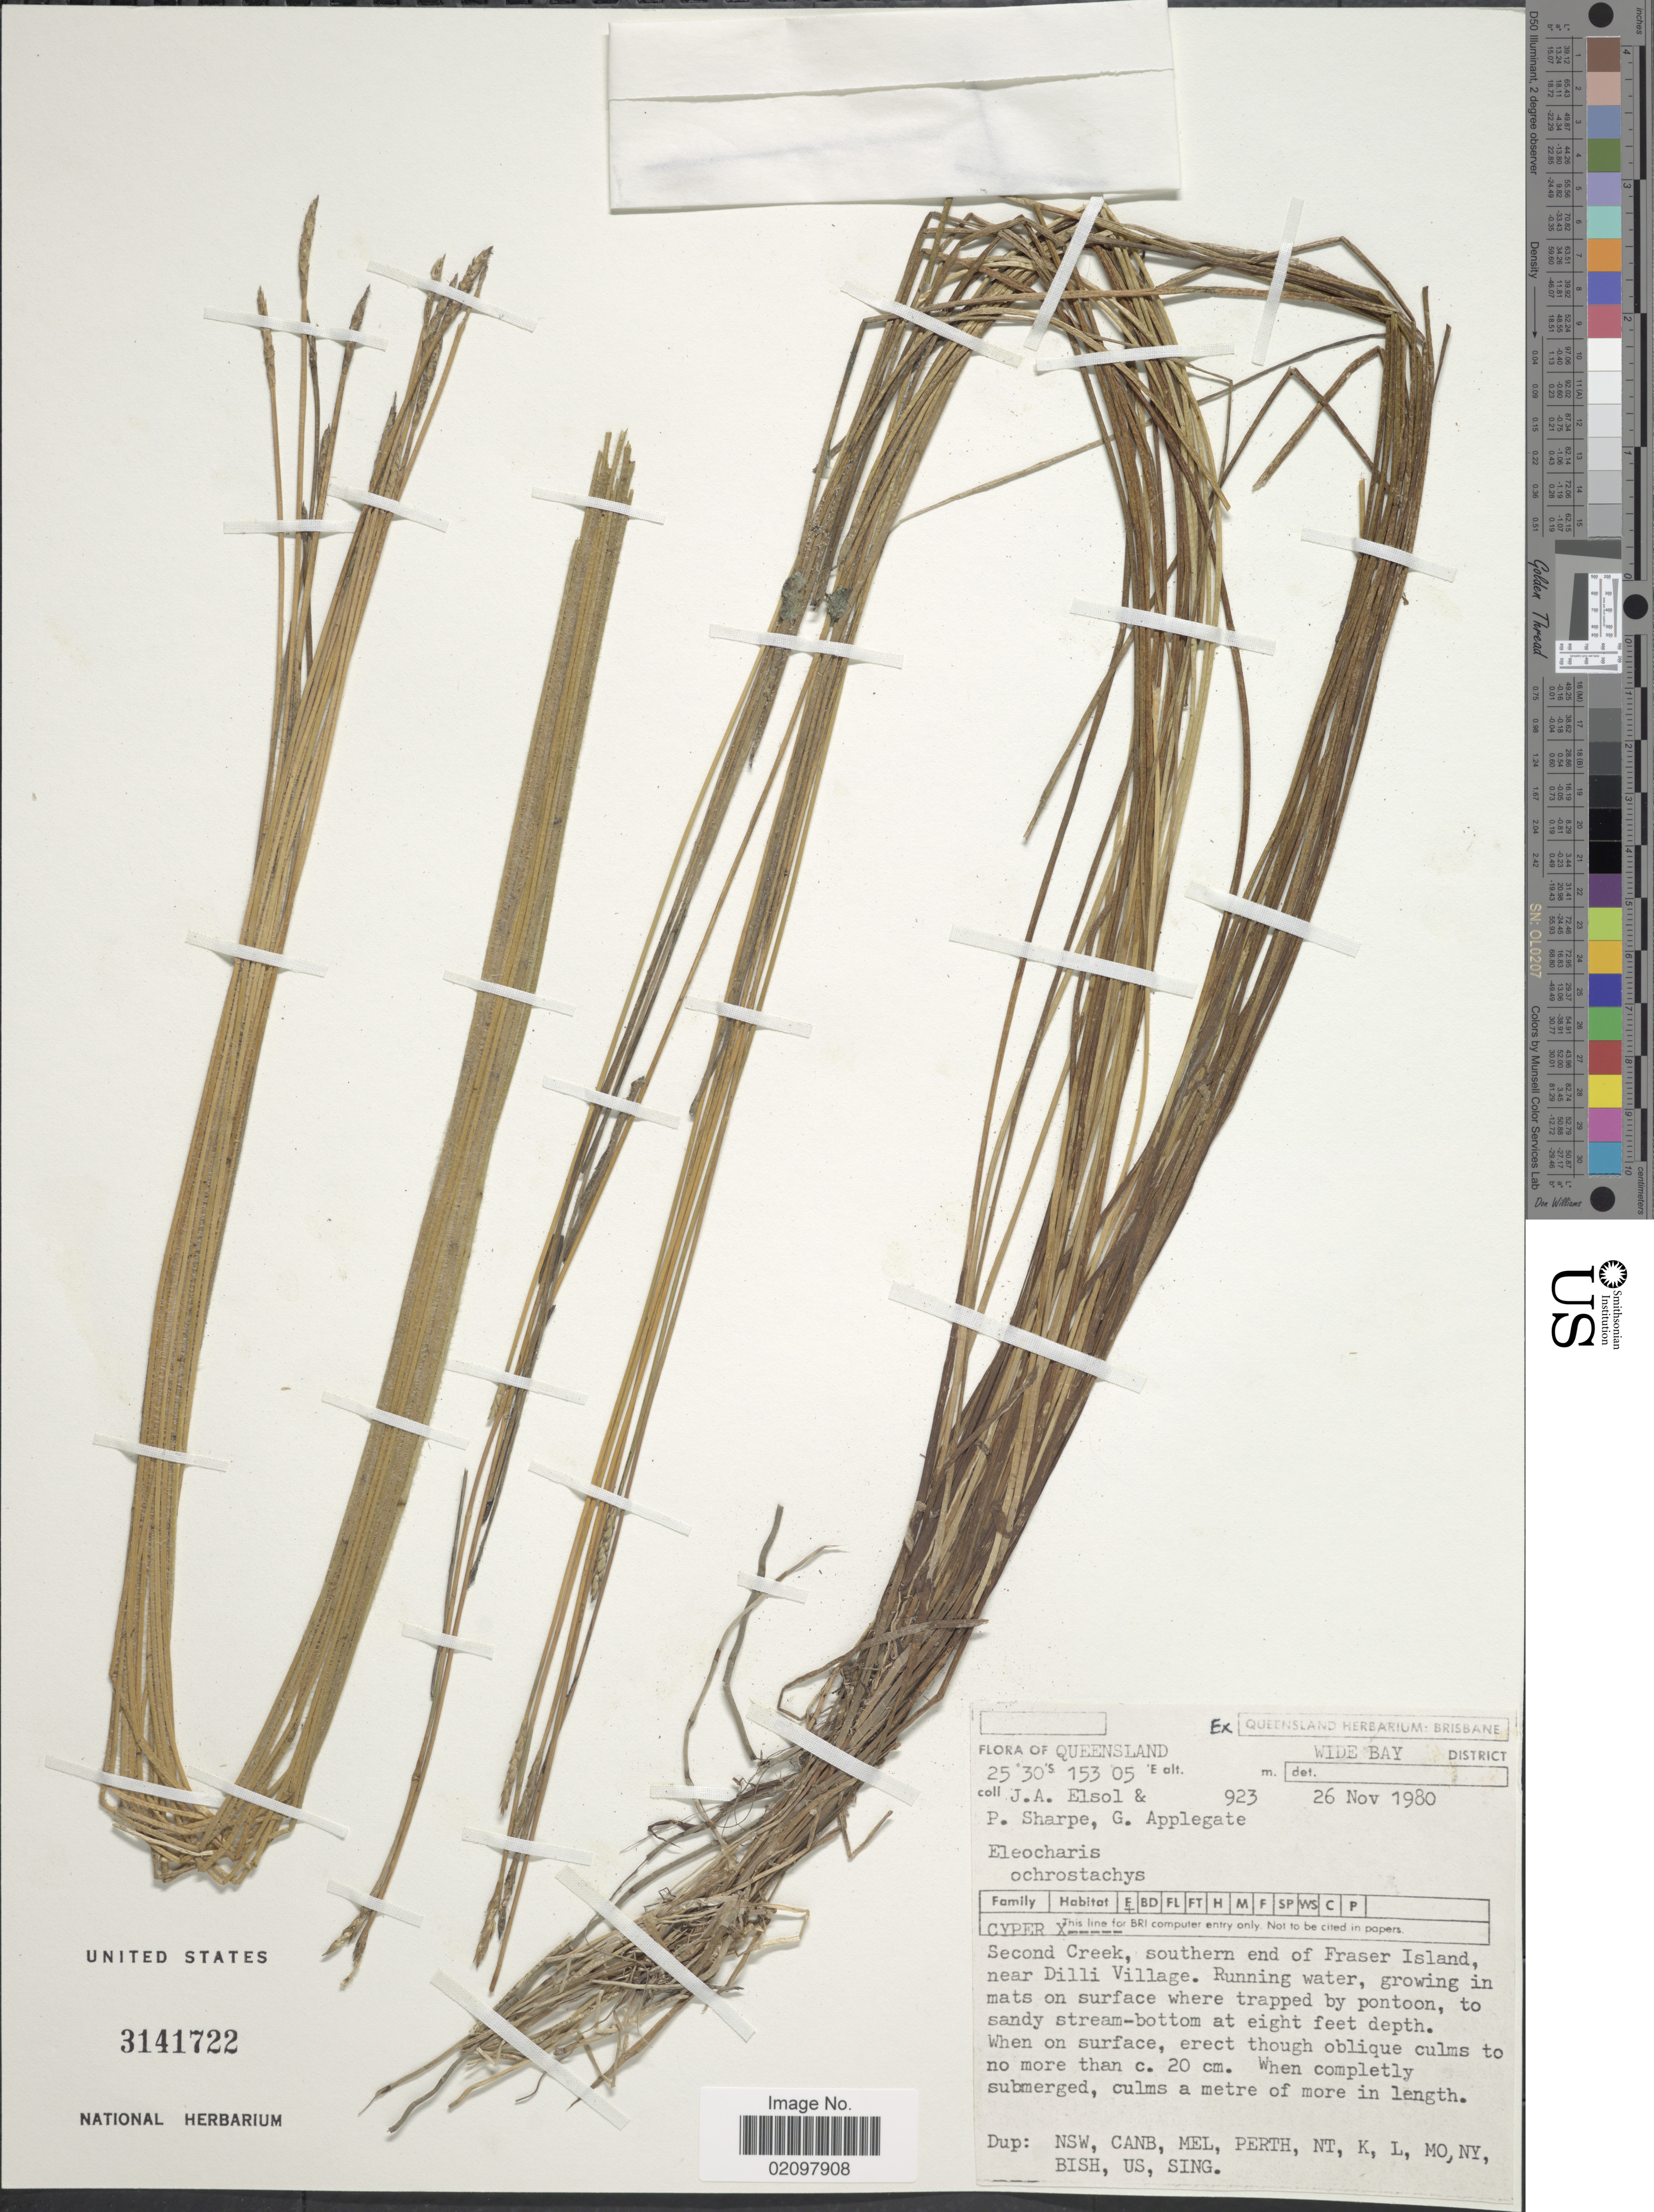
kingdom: Plantae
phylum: Tracheophyta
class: Liliopsida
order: Poales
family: Cyperaceae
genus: Eleocharis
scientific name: Eleocharis ochrostachys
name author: Steud.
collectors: J. Elsol, P. Sharpe & G. Applegate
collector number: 923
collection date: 1980-11-26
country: Australia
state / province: Queensland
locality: Wide Bay District, Second Creek, southern end of Fraser Island, near Dilli Village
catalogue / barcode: US 3141722